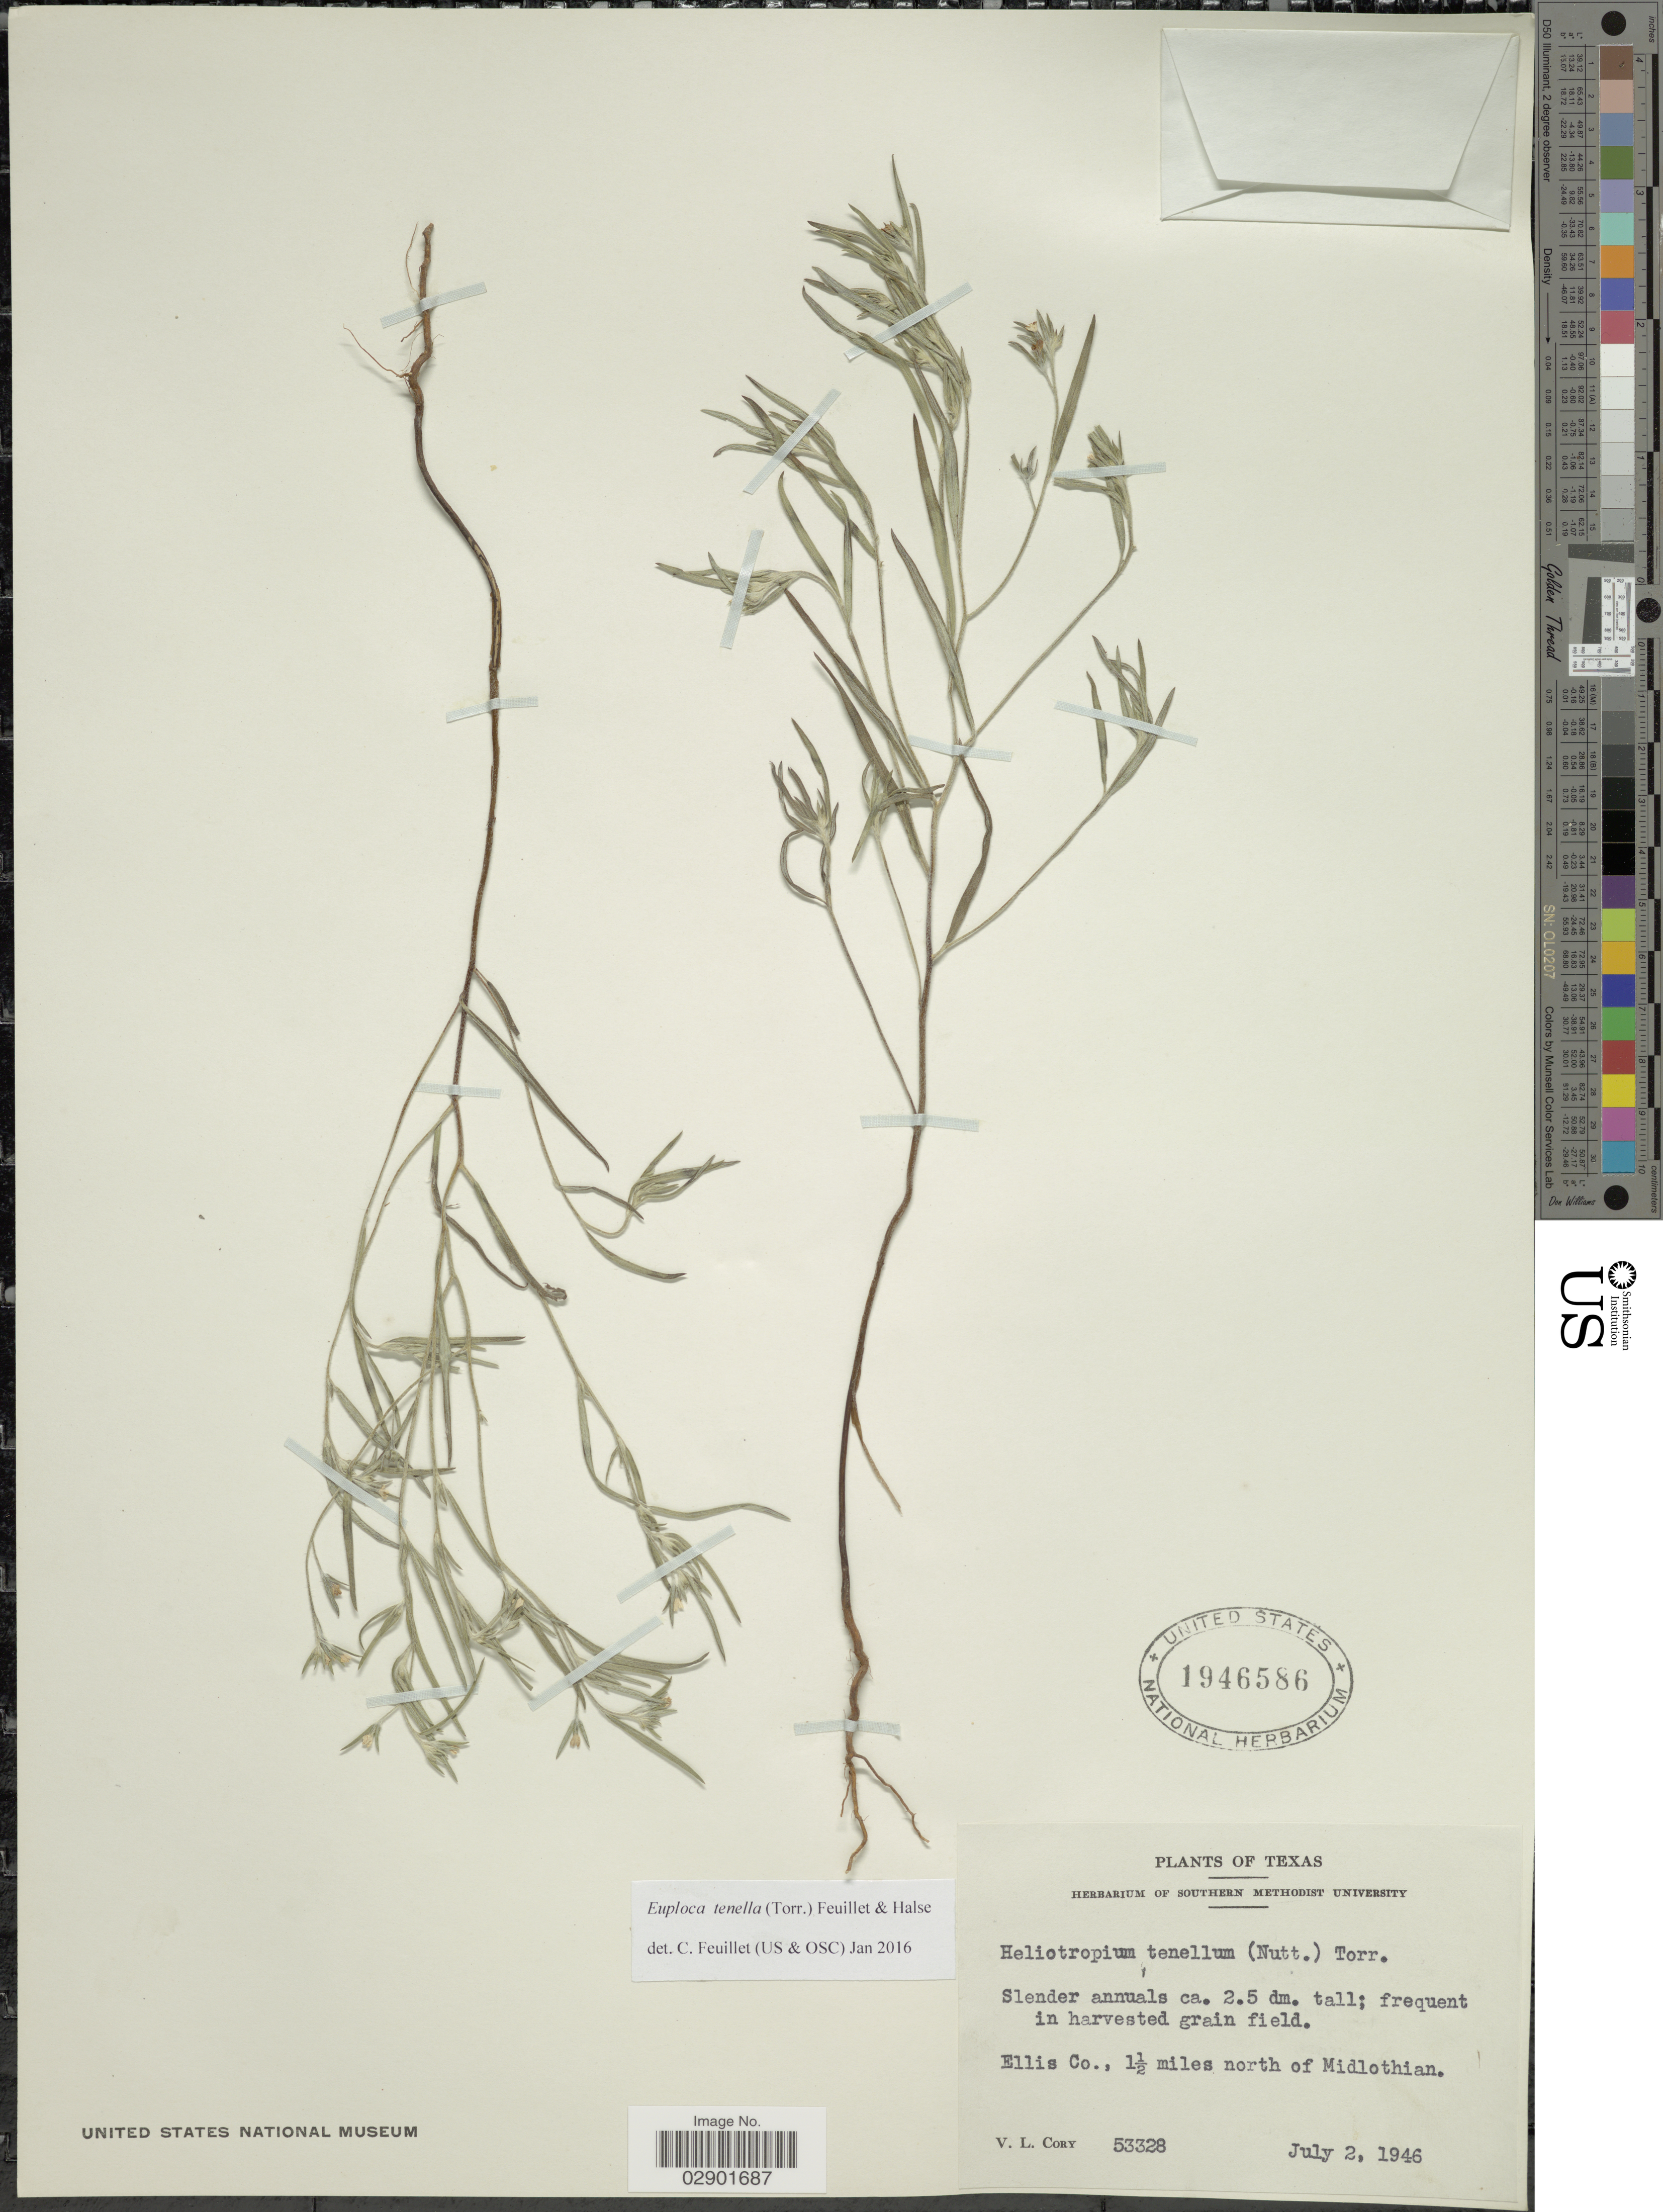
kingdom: Plantae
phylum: Tracheophyta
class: Magnoliopsida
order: Boraginales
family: Heliotropiaceae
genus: Euploca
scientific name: Euploca tenella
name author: (Torr.) Feuillet & Halse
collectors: V. Cory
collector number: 53328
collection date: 1946-07-02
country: United States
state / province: Texas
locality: Ellis Co., 1½ miles north of Midlothian.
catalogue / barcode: US 1946586